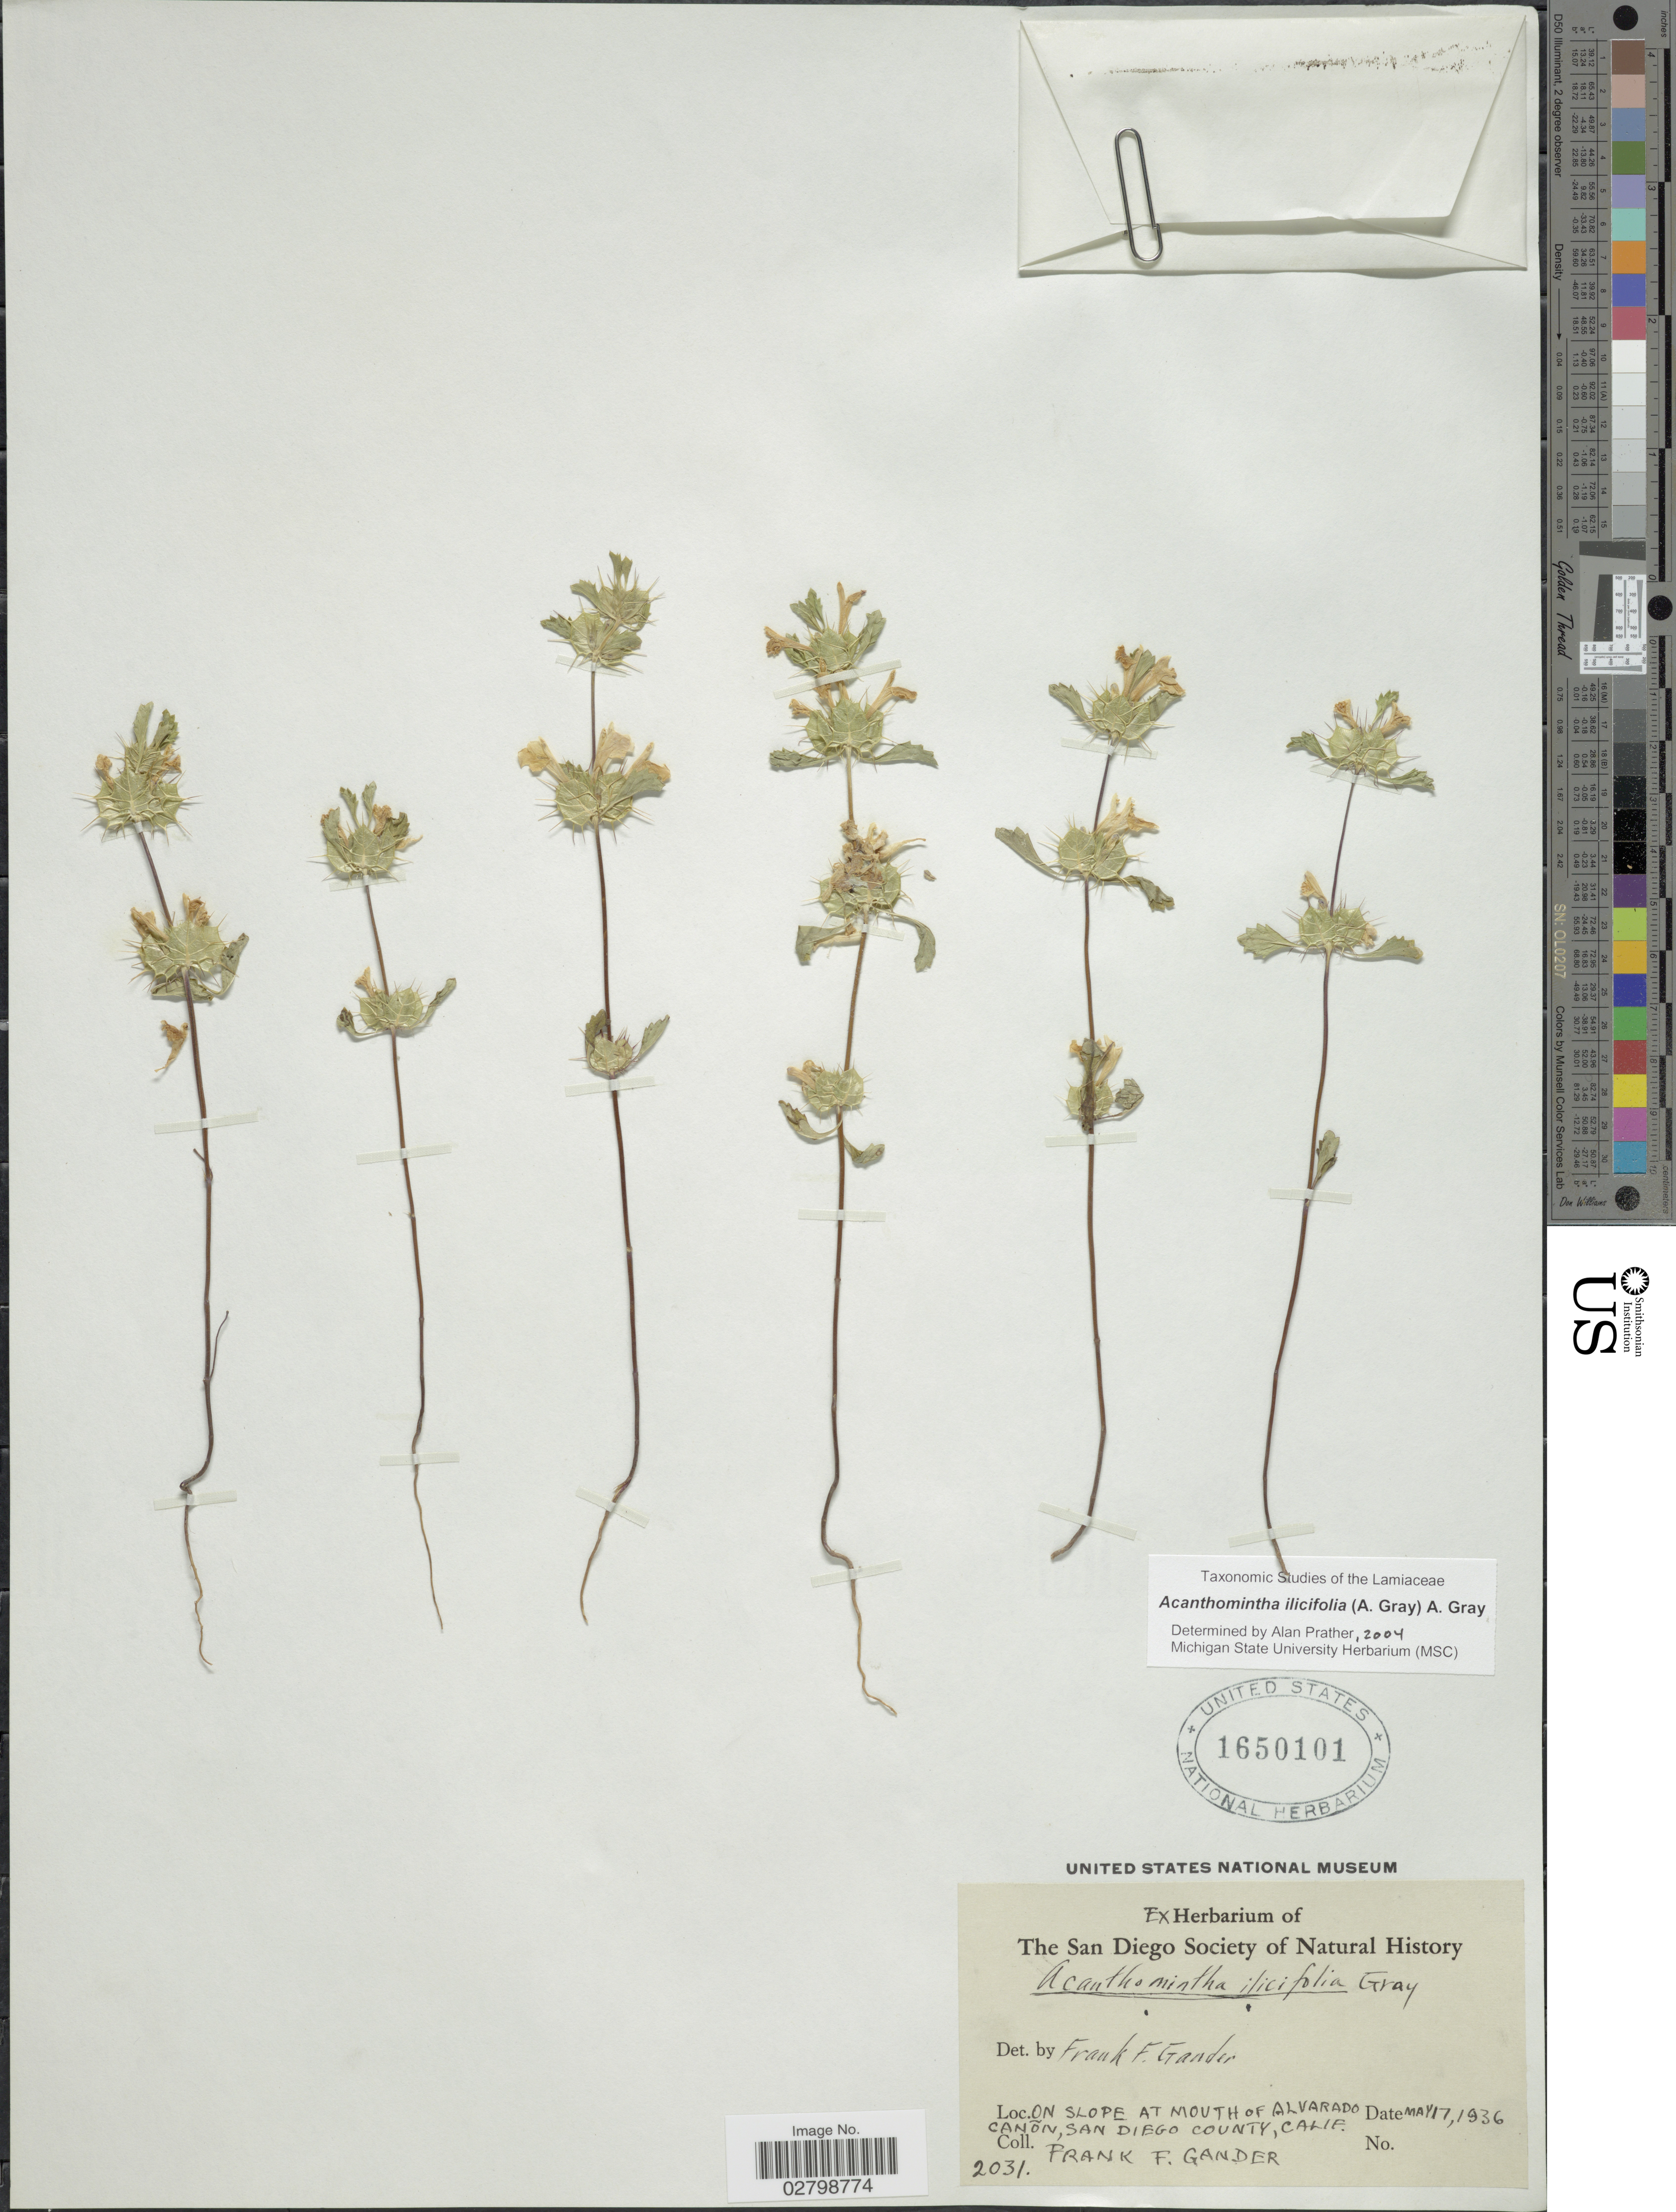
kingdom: Plantae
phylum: Tracheophyta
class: Magnoliopsida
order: Lamiales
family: Lamiaceae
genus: Acanthomintha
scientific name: Acanthomintha ilicifolia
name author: A. Gray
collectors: F. Gander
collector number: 2031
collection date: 1936-05-17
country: United States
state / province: California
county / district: San Diego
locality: On slope at mouth of Alvarado Cañon, San Diego County.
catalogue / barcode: US 1650101